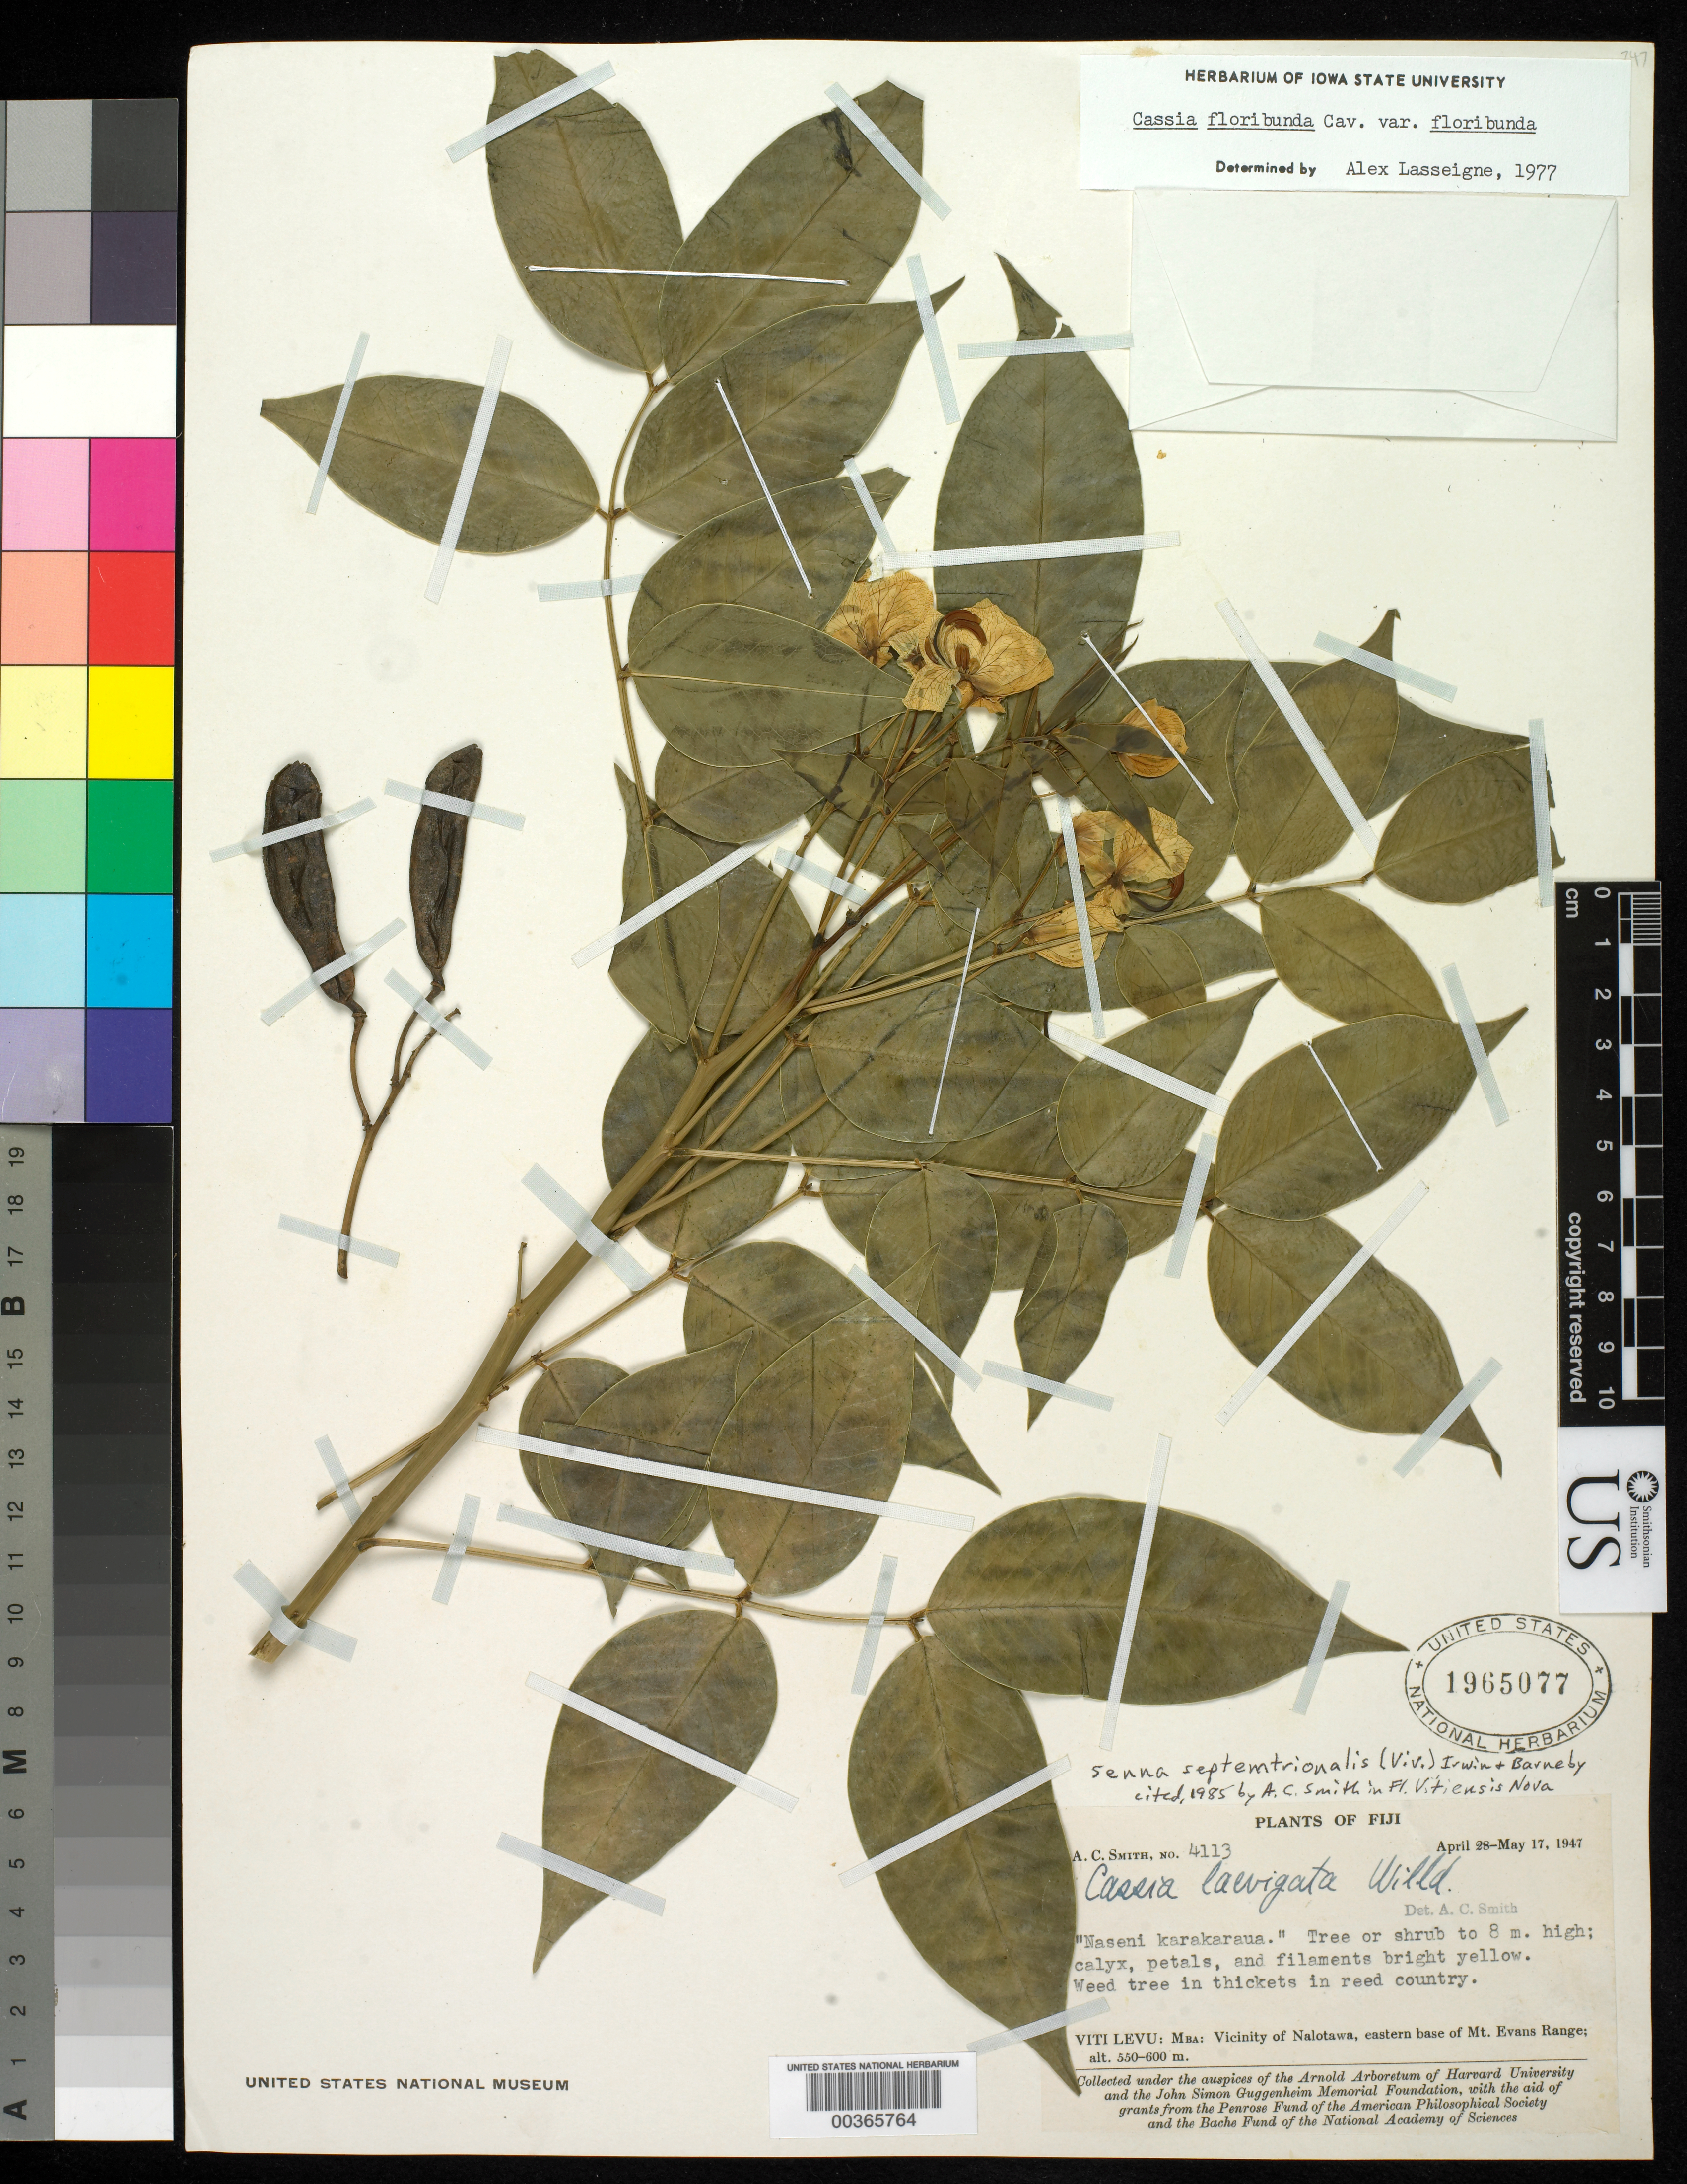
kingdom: Plantae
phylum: Tracheophyta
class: Magnoliopsida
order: Fabales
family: Fabaceae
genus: Senna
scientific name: Senna septemtrionalis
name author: (Viv.) H.S. Irwin & Barneby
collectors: A. C. Smith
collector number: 4113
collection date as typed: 28 Apr 1947 to 17 May 1947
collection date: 1947-04-28/1947-05-17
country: Fiji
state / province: Western Division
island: Viti Levu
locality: Vicinity of nalotawa, eastern base of mt. evans range.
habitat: Thickets in reed country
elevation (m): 550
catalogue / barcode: US 1965077